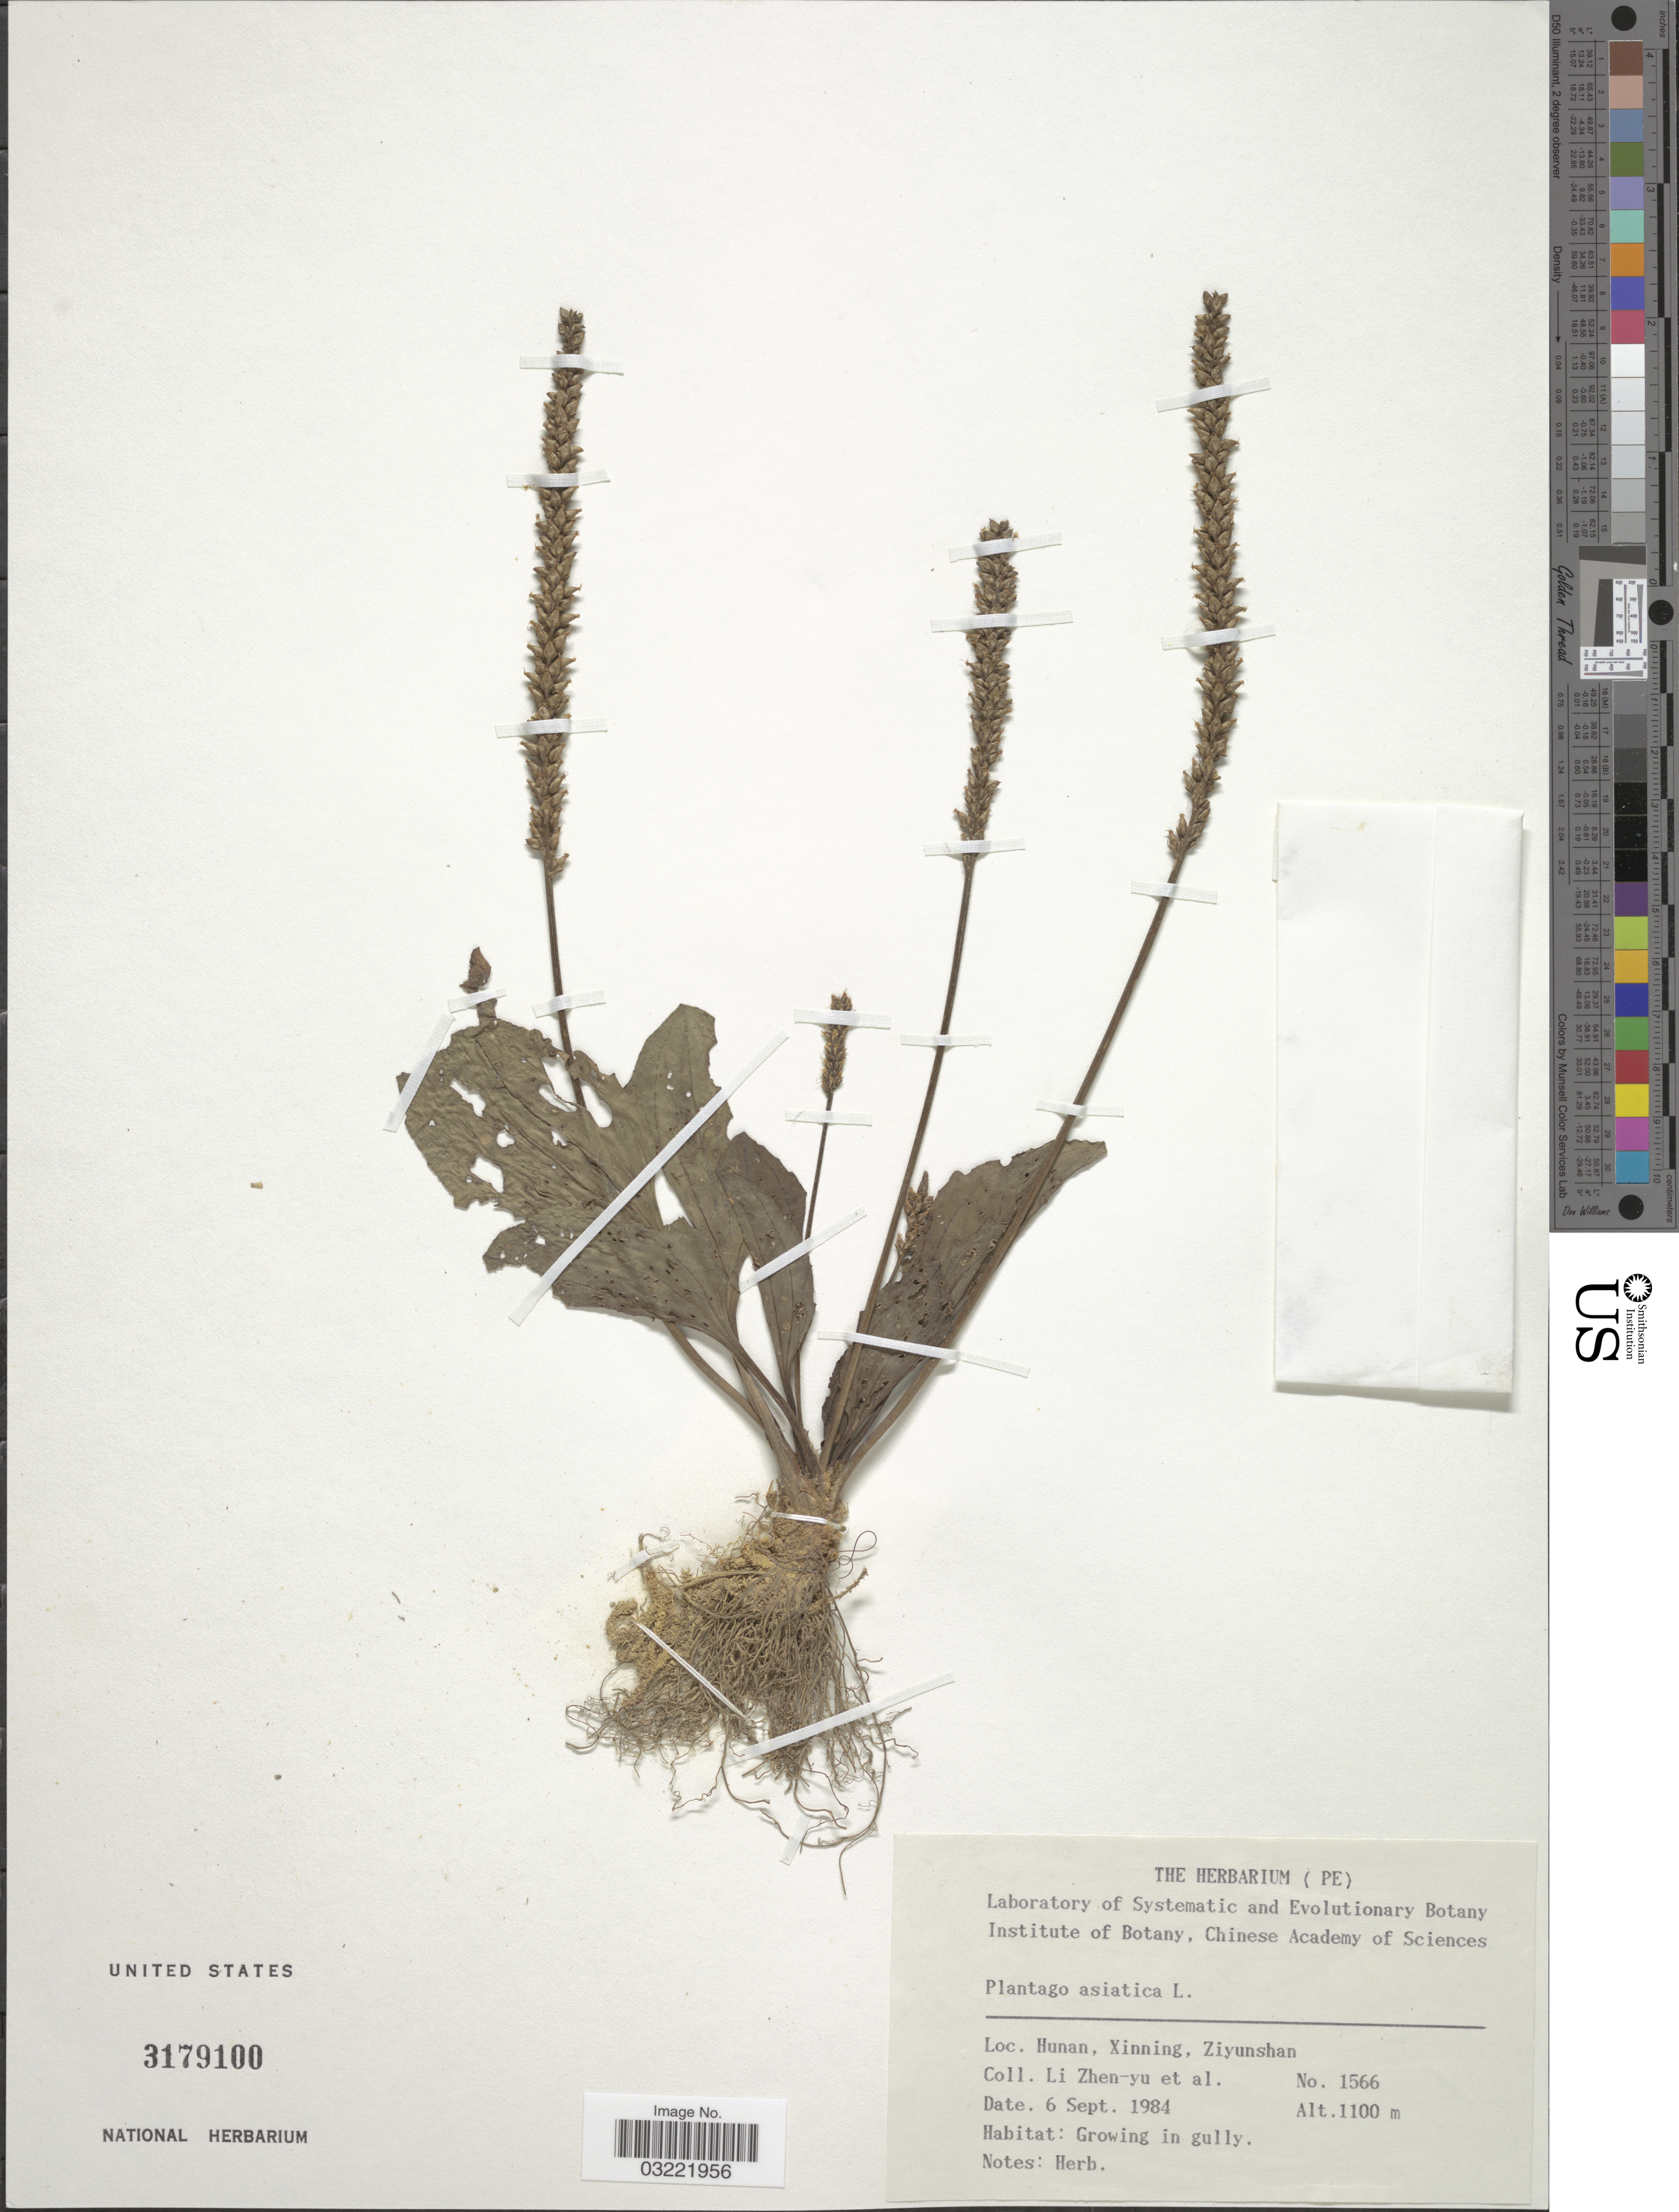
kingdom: Plantae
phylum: Tracheophyta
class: Magnoliopsida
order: Lamiales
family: Plantaginaceae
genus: Plantago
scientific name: Plantago asiatica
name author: L.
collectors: L. Zhen-yu & et al.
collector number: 1566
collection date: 1984-09-06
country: China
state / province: Hunan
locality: Xinning, Ziyunshan.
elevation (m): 1100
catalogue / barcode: US 3179100